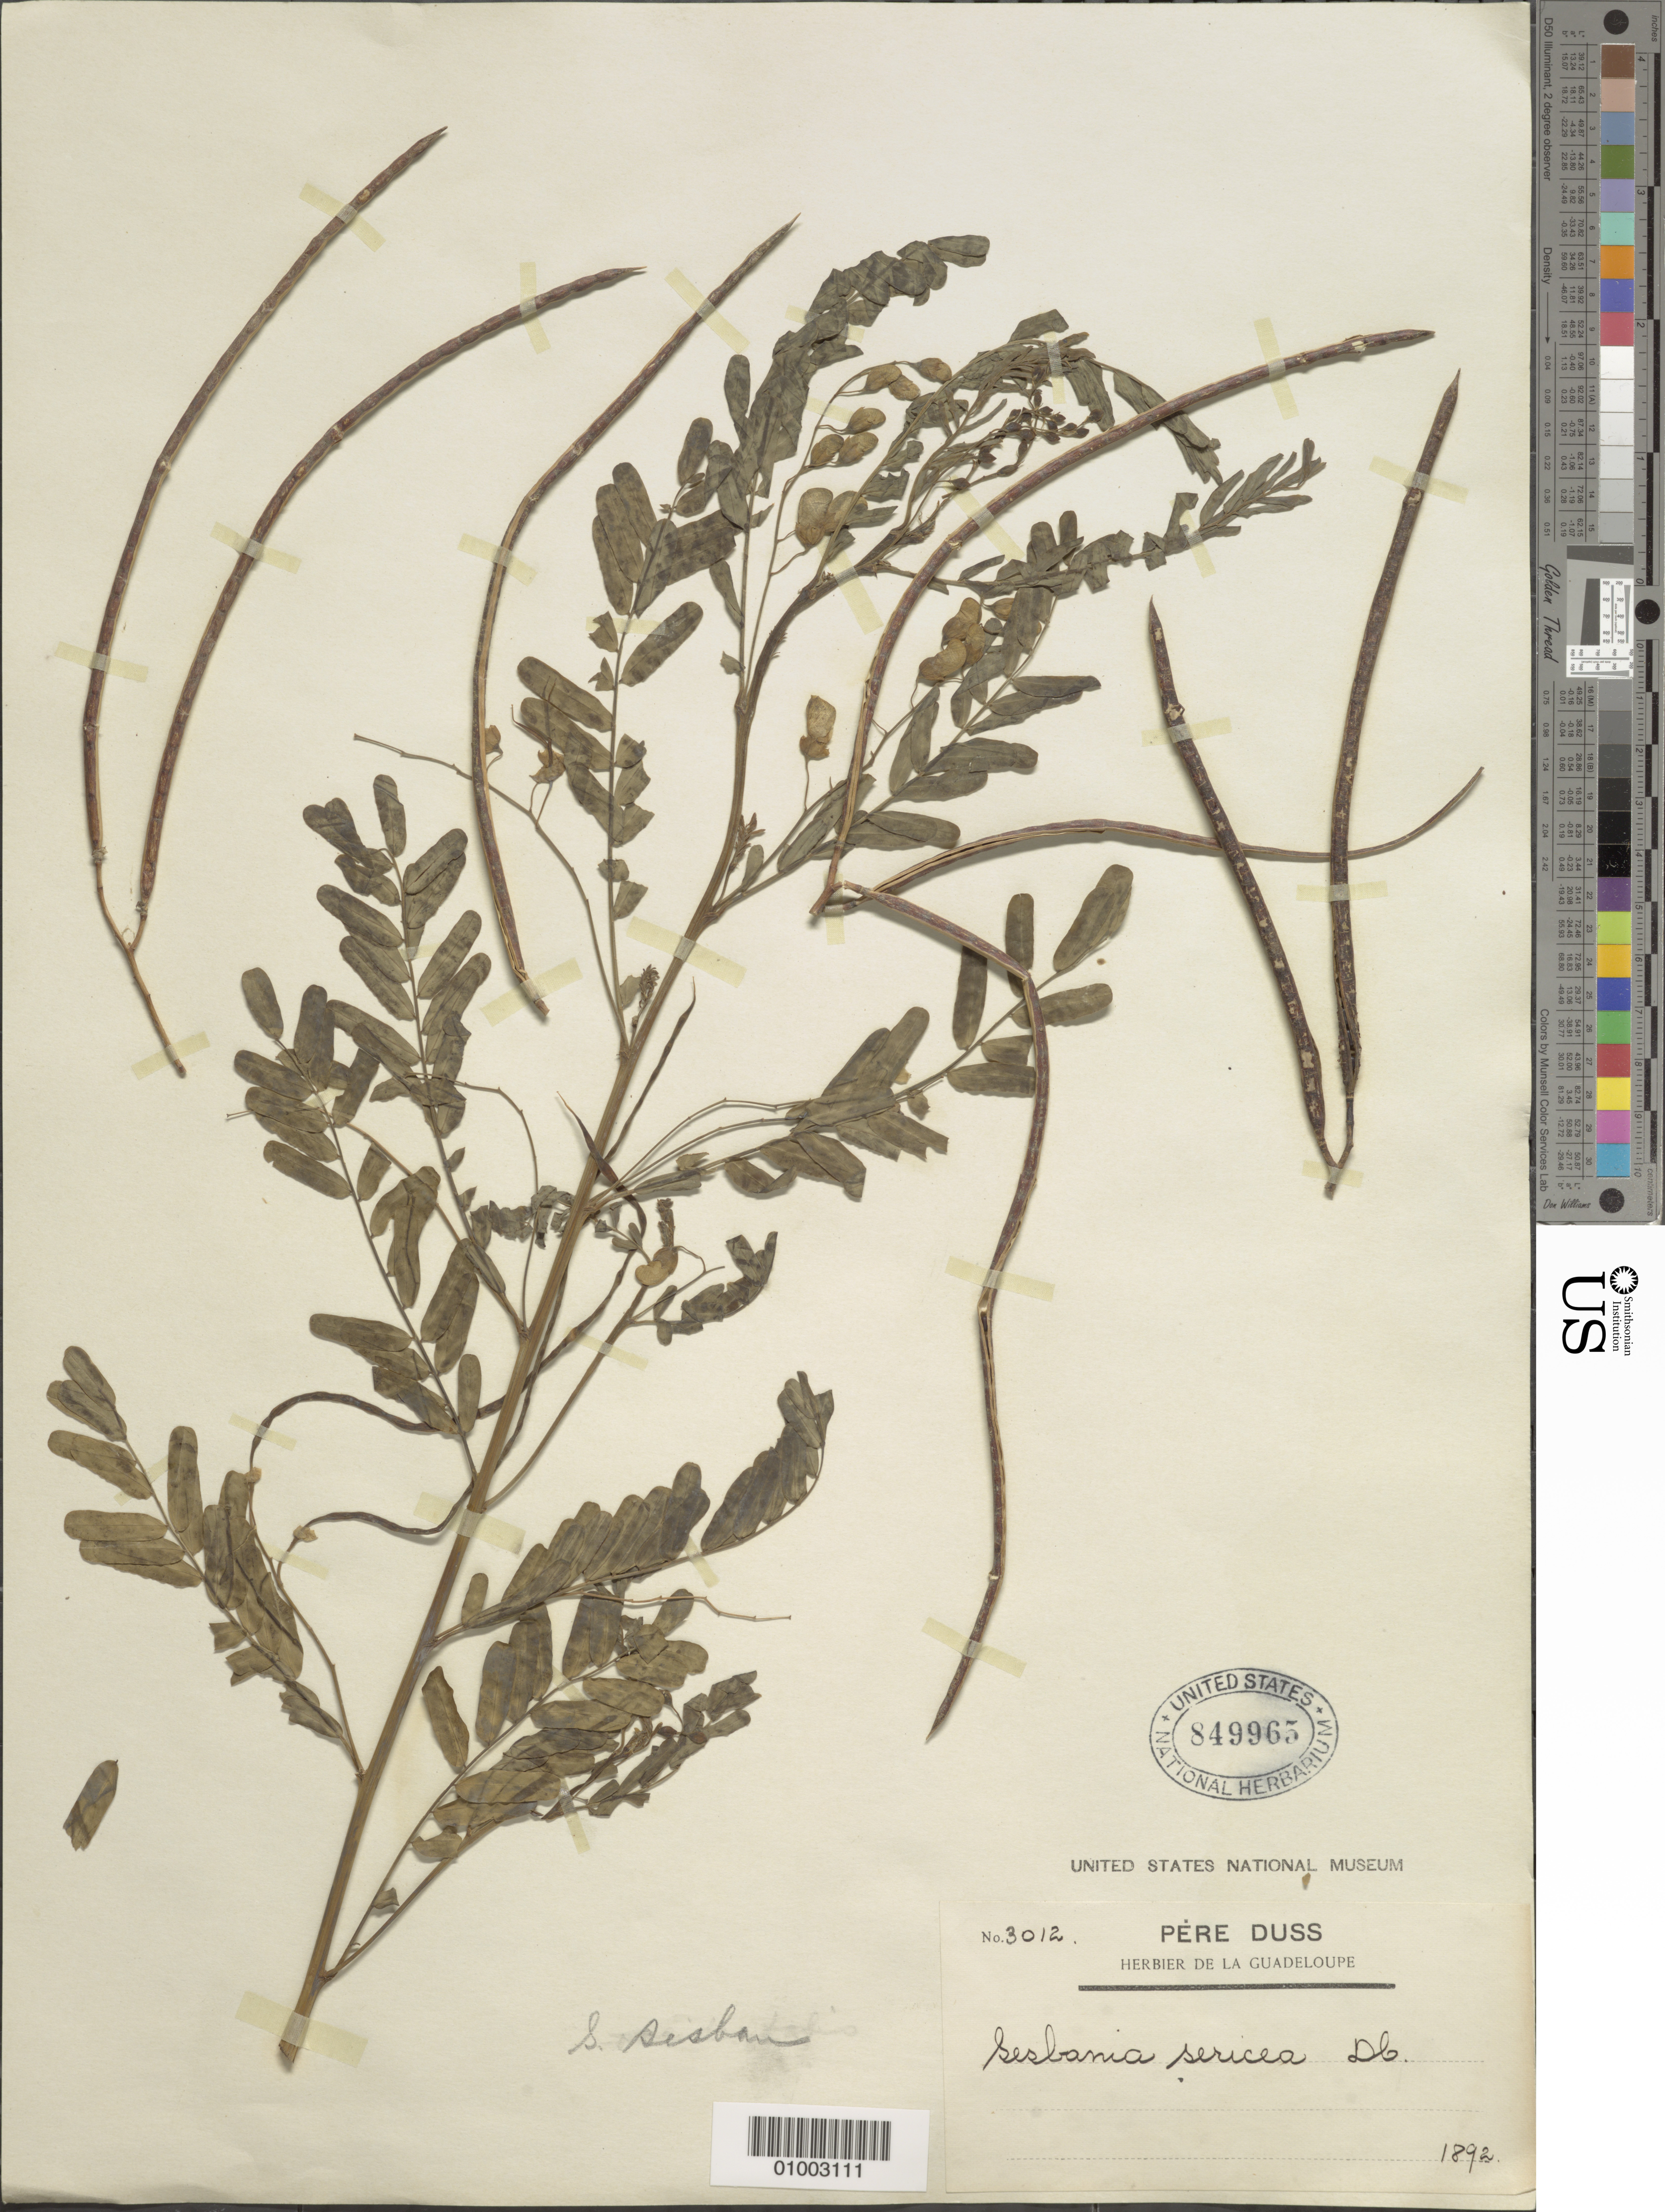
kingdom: Plantae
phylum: Tracheophyta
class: Magnoliopsida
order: Fabales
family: Fabaceae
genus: Sesbania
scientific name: Sesbania sesban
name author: (L.) Merr.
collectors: Père Duss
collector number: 3012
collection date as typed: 1892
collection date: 1892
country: Guadeloupe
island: Basse Terre [Guadeloupe]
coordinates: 0 N, 0 E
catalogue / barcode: US 849965